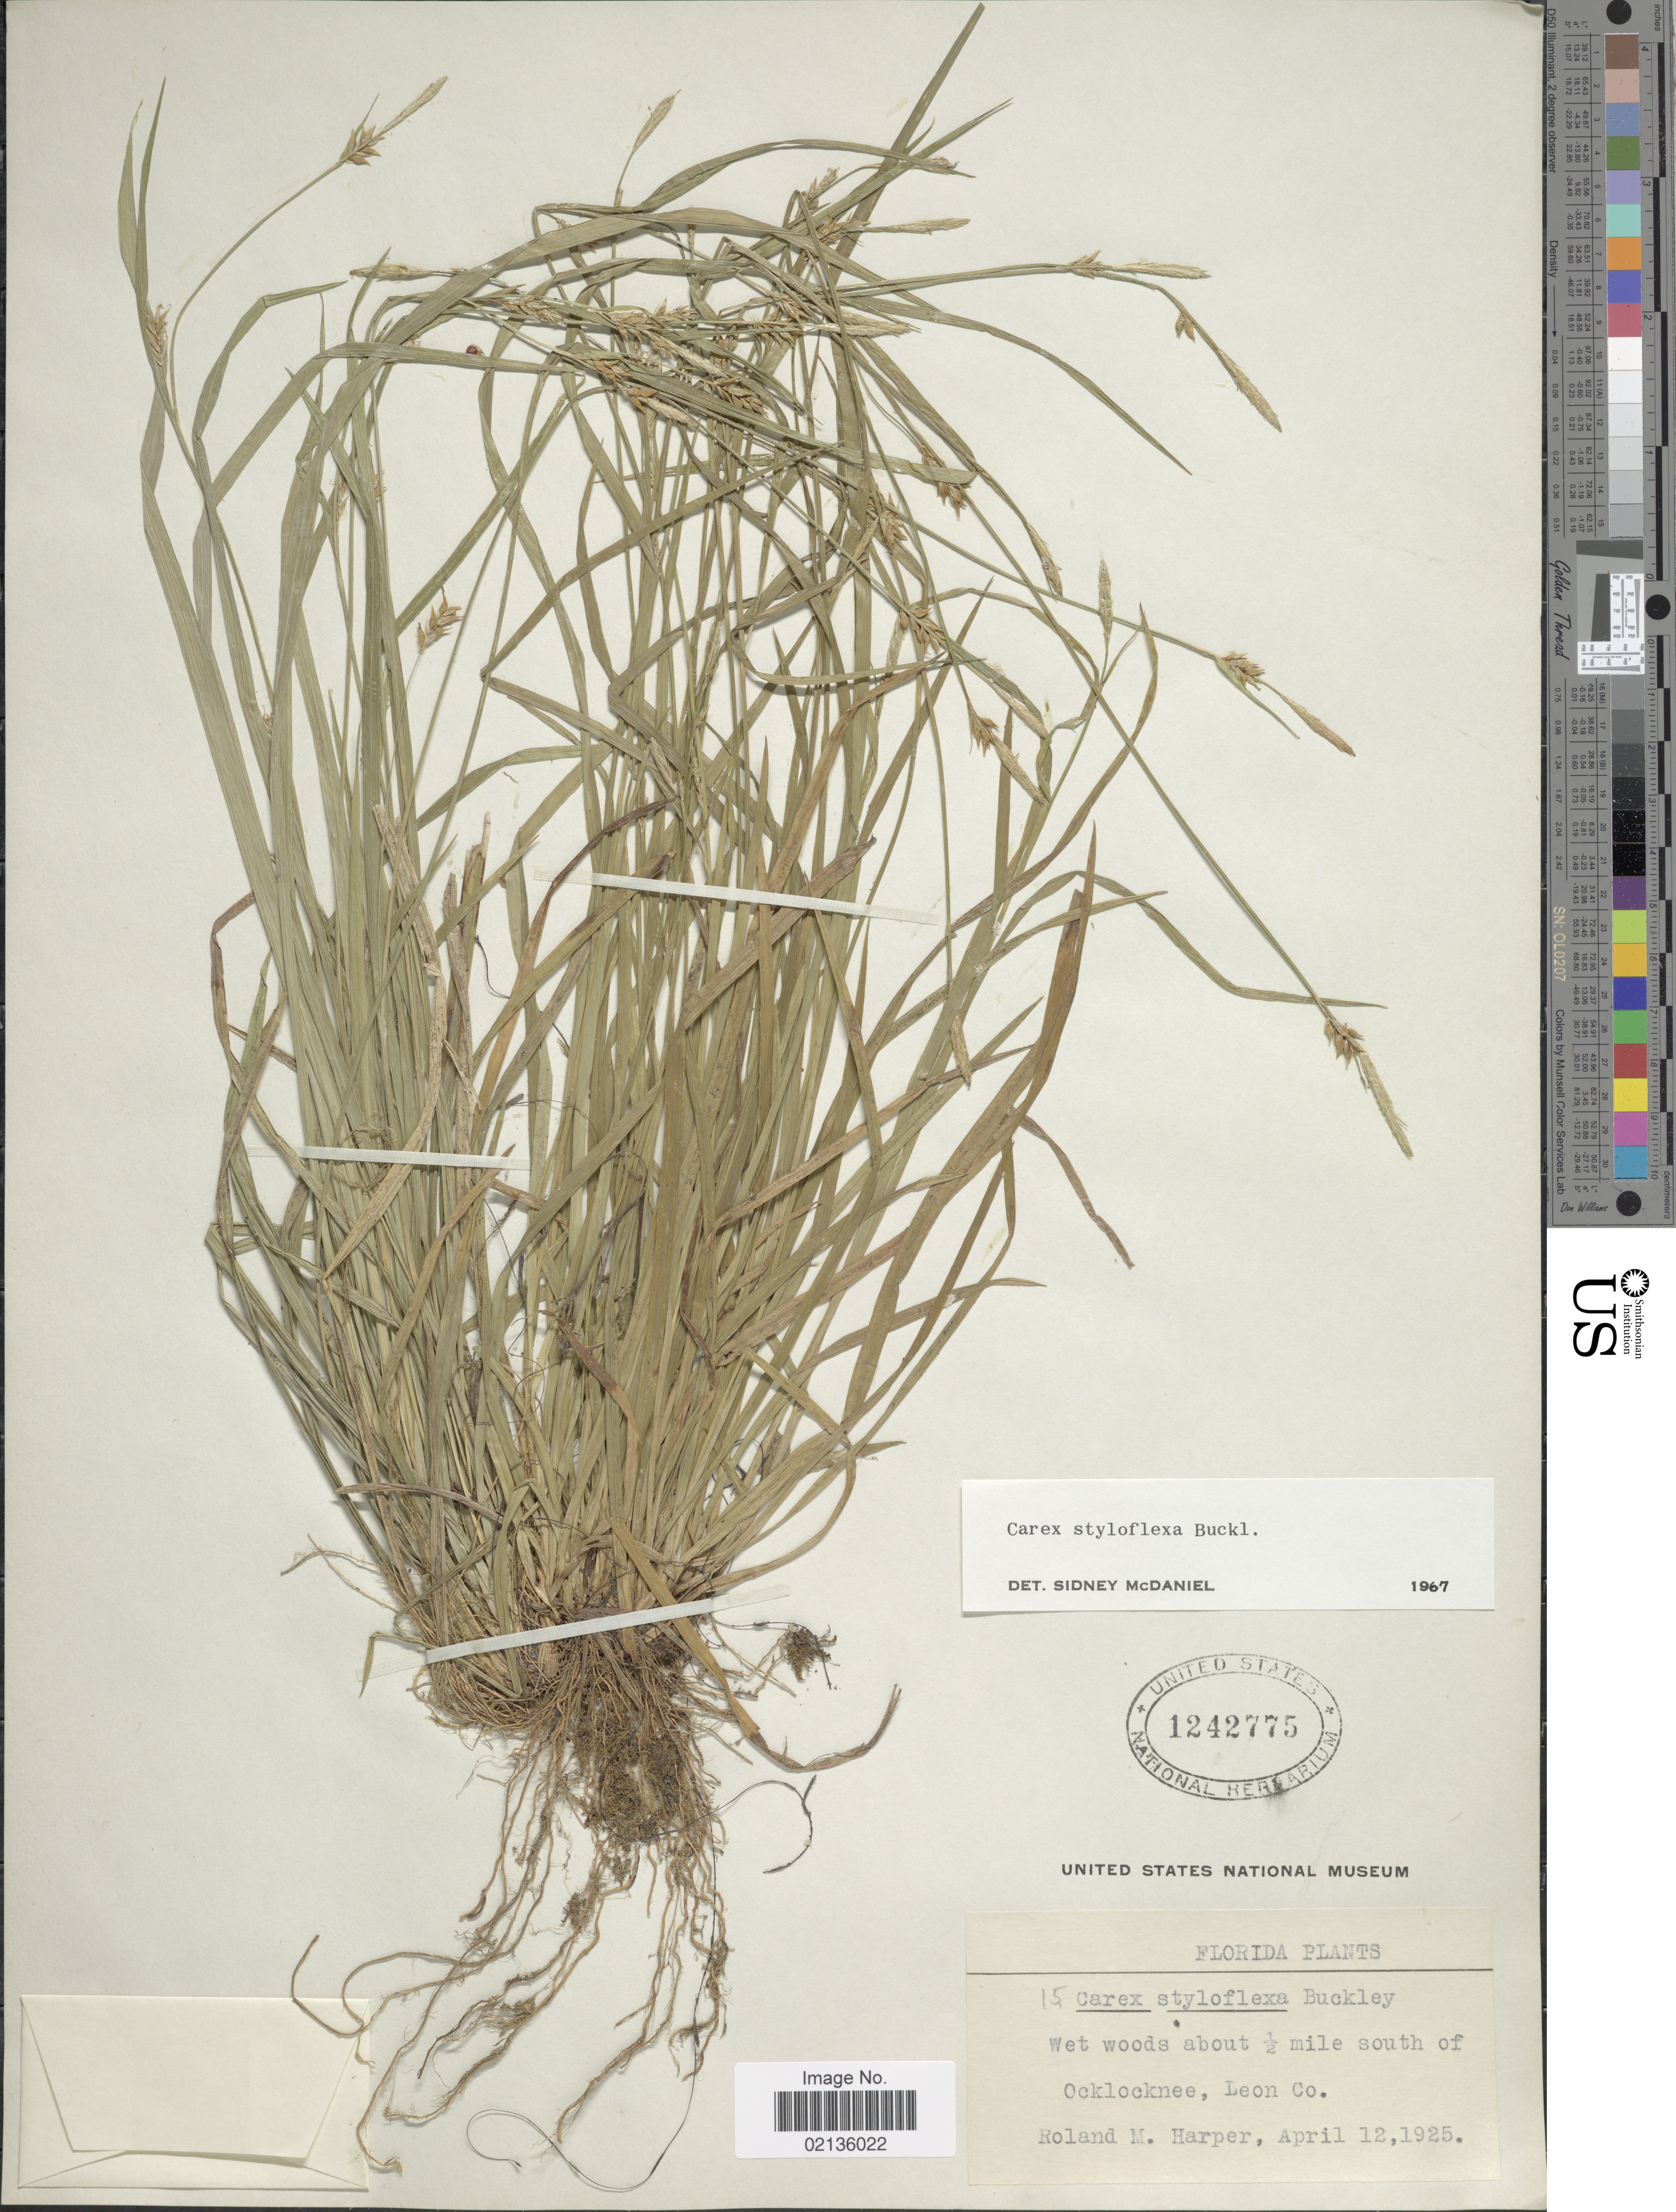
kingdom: Plantae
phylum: Tracheophyta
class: Liliopsida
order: Poales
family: Cyperaceae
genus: Carex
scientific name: Carex styloflexa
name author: Buckley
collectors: R. M. Harper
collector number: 15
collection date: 1925-04-12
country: United States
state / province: Florida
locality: Wet woods about ½ mile south of Ocklocknee, Leon Co.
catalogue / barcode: US 1242775